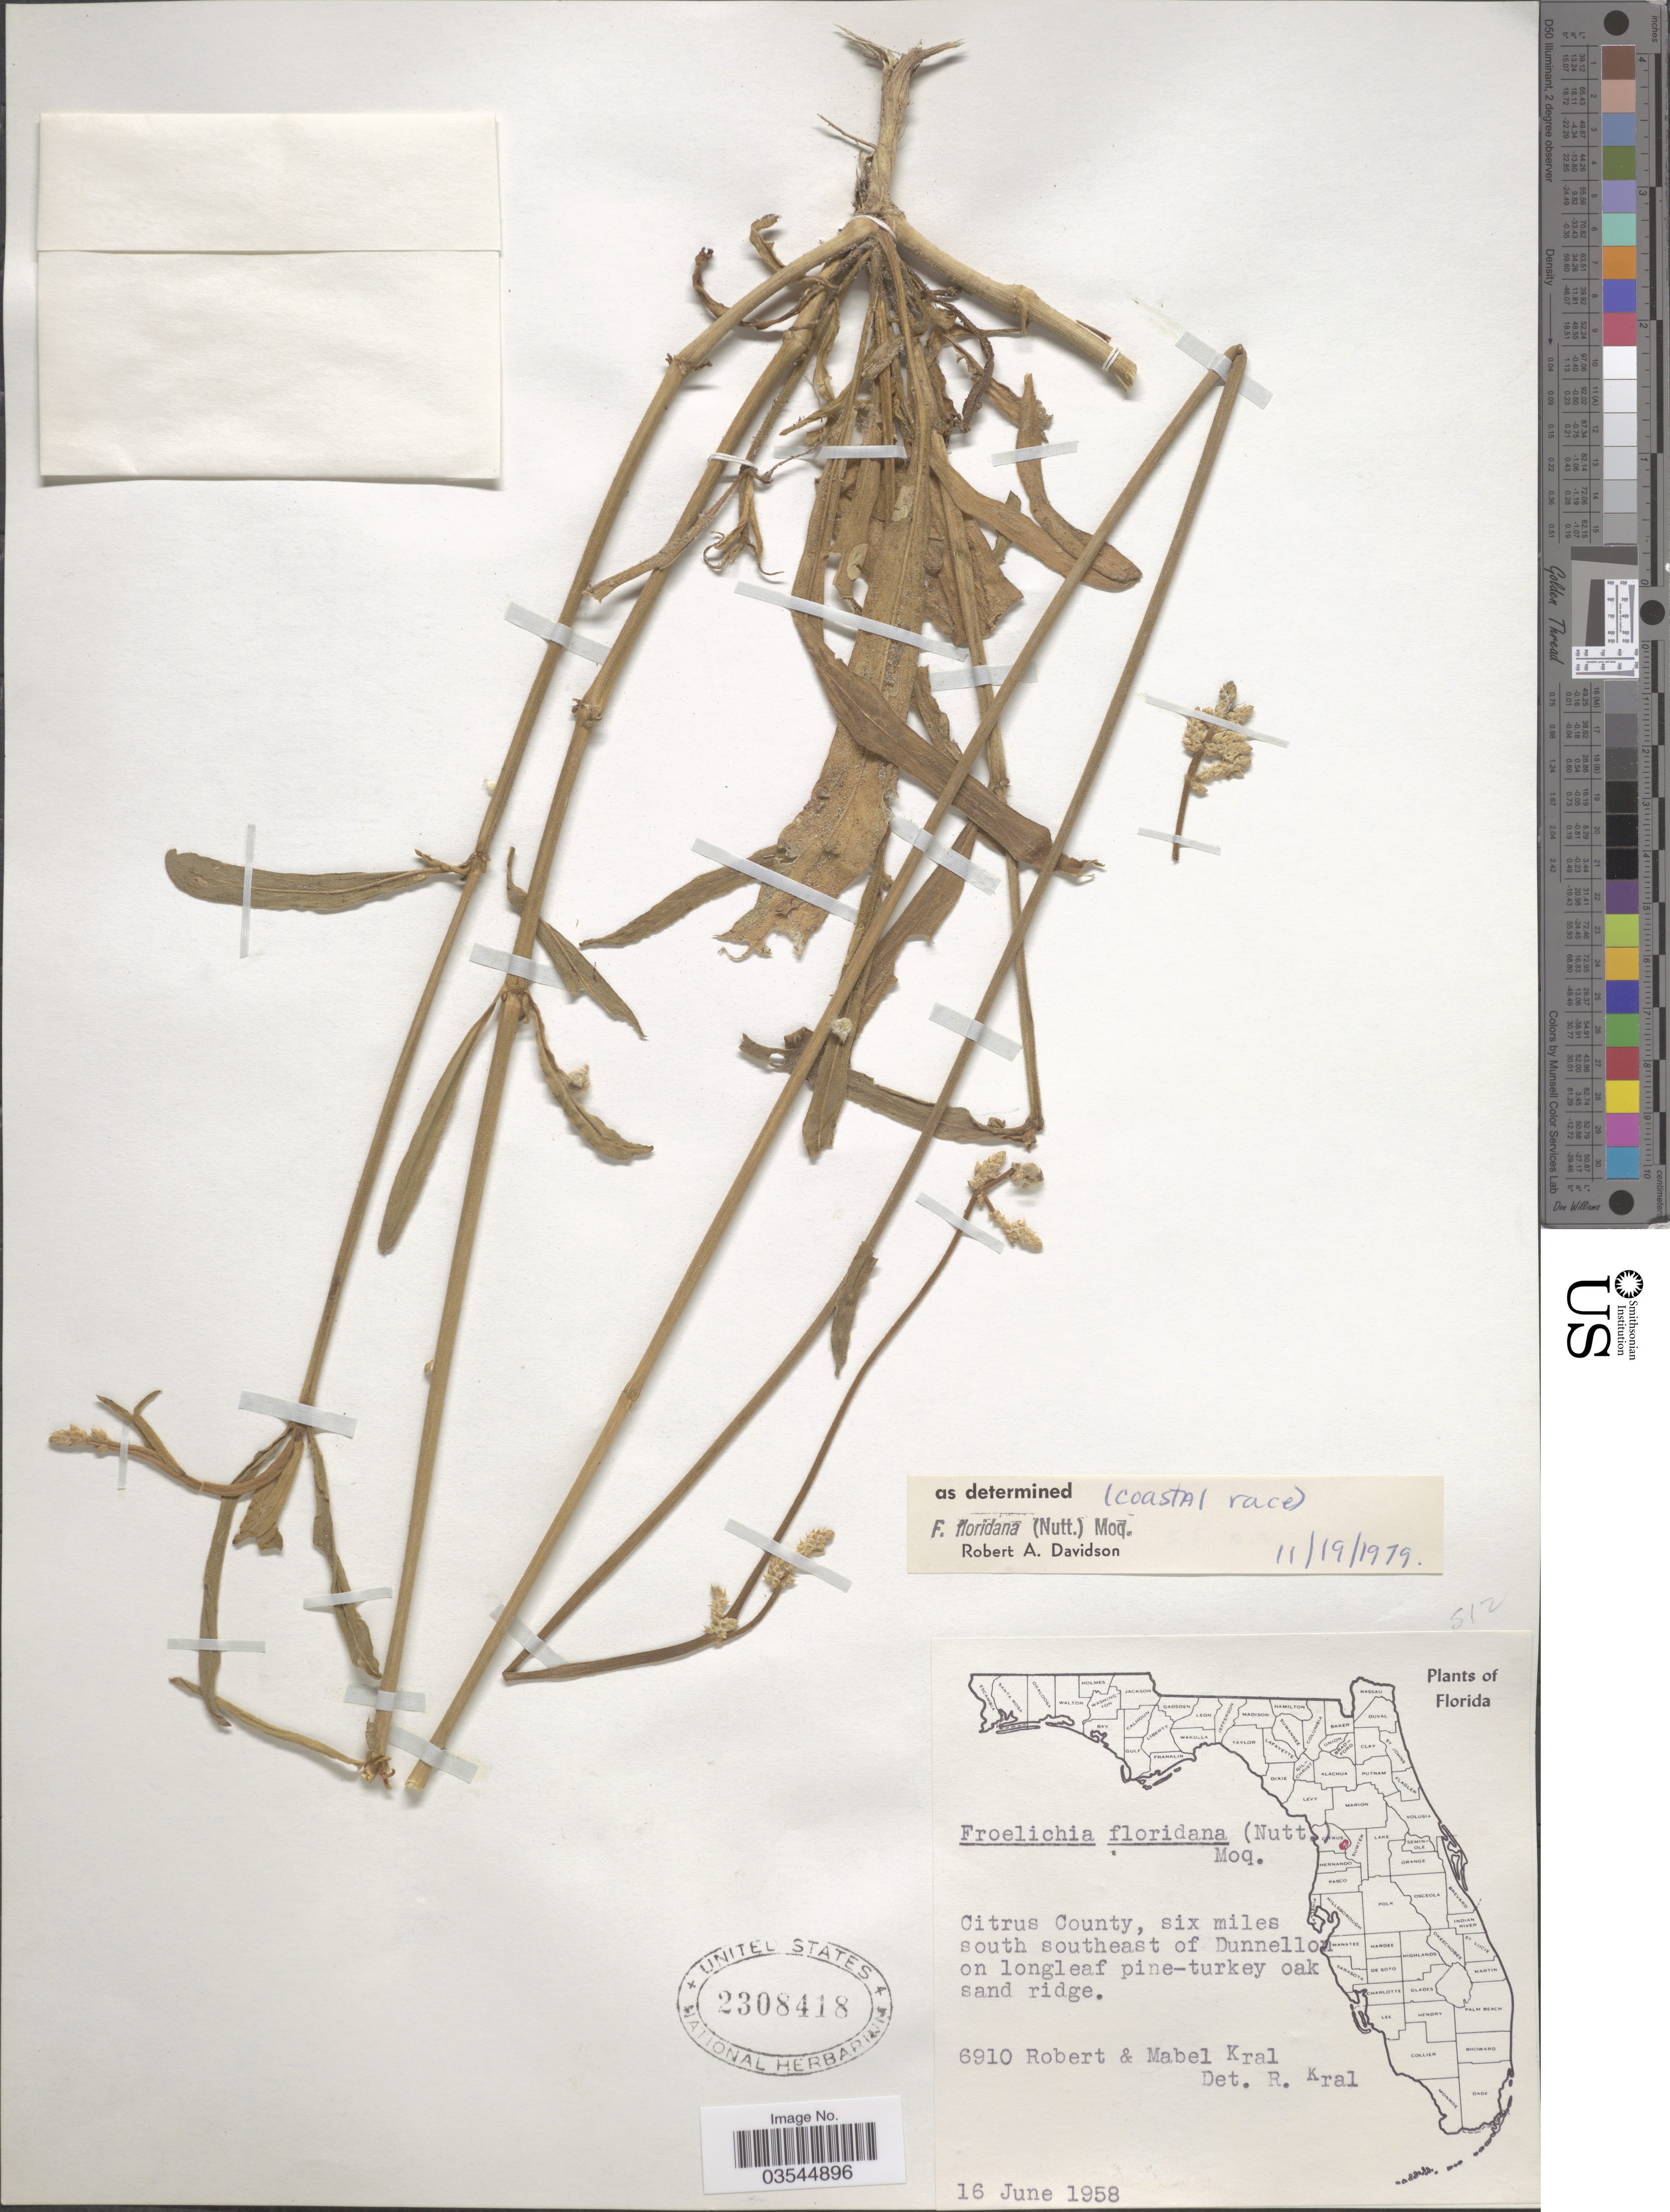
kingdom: Plantae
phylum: Tracheophyta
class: Magnoliopsida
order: Caryophyllales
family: Amaranthaceae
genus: Froelichia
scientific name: Froelichia floridana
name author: (Nutt.) Moq.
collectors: R. Kral & M. Kral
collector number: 6910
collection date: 1958-06-16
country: United States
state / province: Florida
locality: Citrus County, six miles south southeast of Dunnellon.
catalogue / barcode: US 2308418